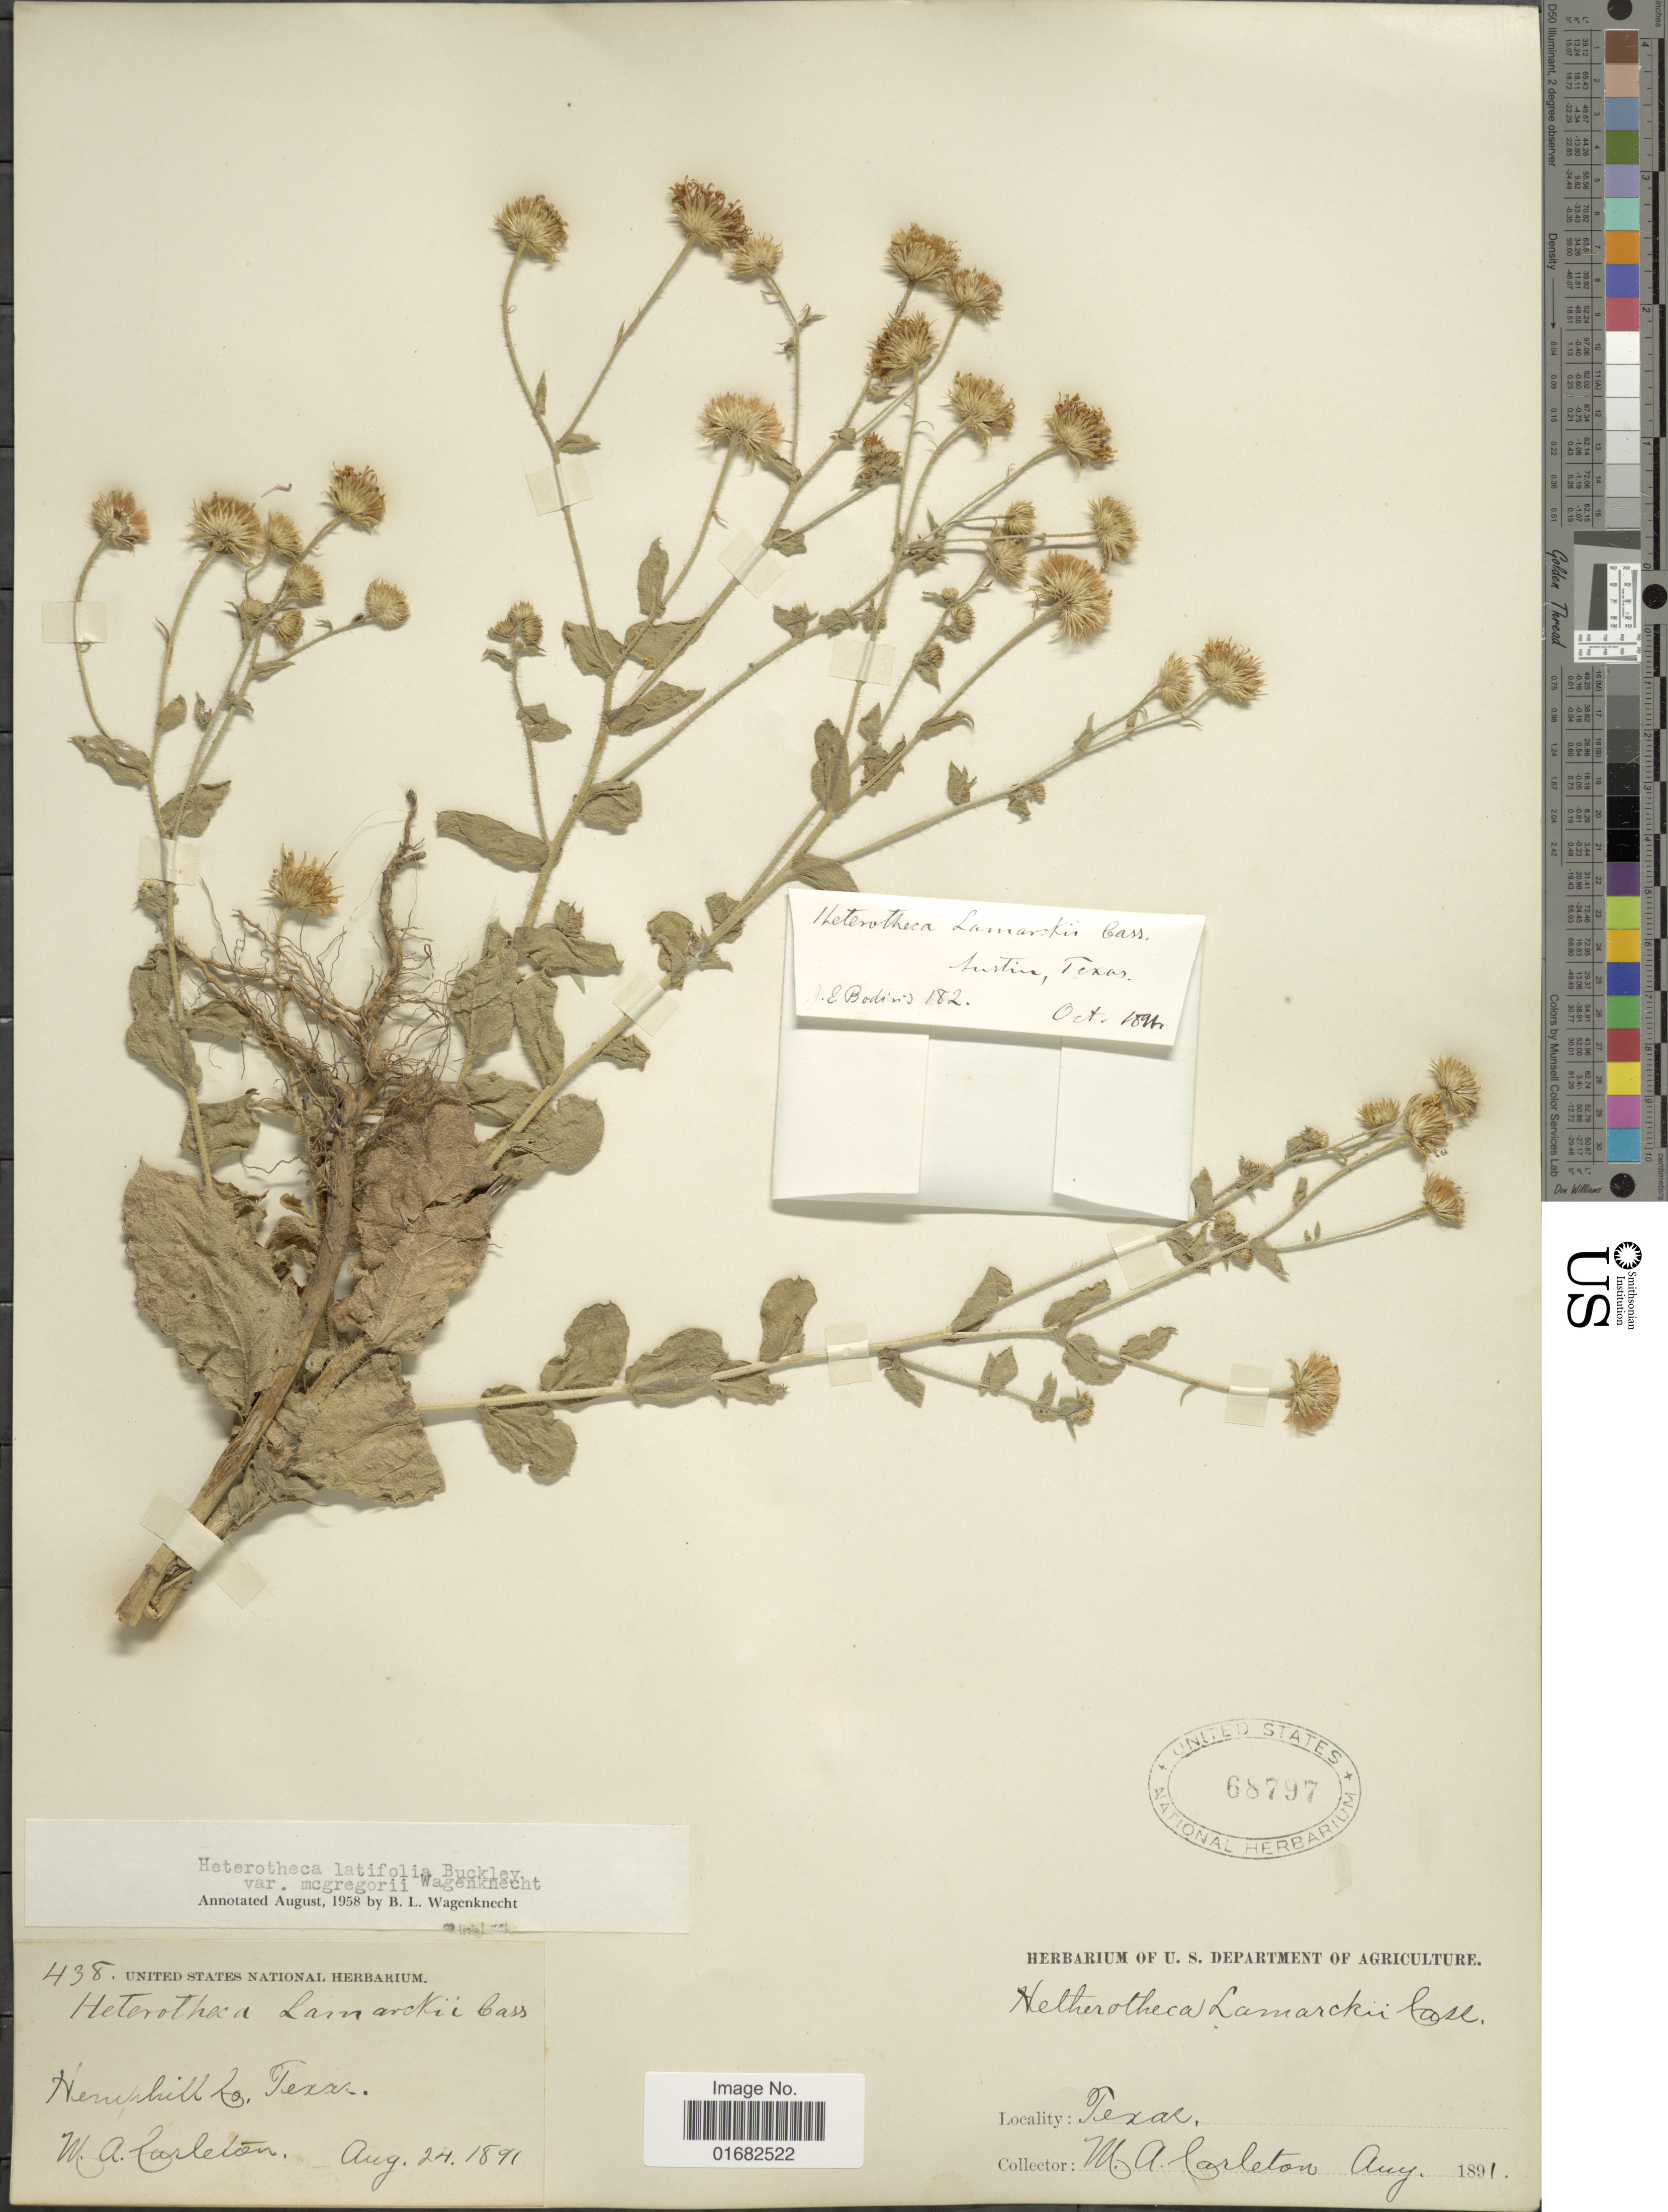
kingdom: Plantae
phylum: Tracheophyta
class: Magnoliopsida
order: Asterales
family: Asteraceae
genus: Heterotheca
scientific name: Heterotheca latifolia var. macgregoris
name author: B. Wagenkn.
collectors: M. A. Carleton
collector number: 438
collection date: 1891-08-24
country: United States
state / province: Texas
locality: Hemphill Co.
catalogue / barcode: US 68797